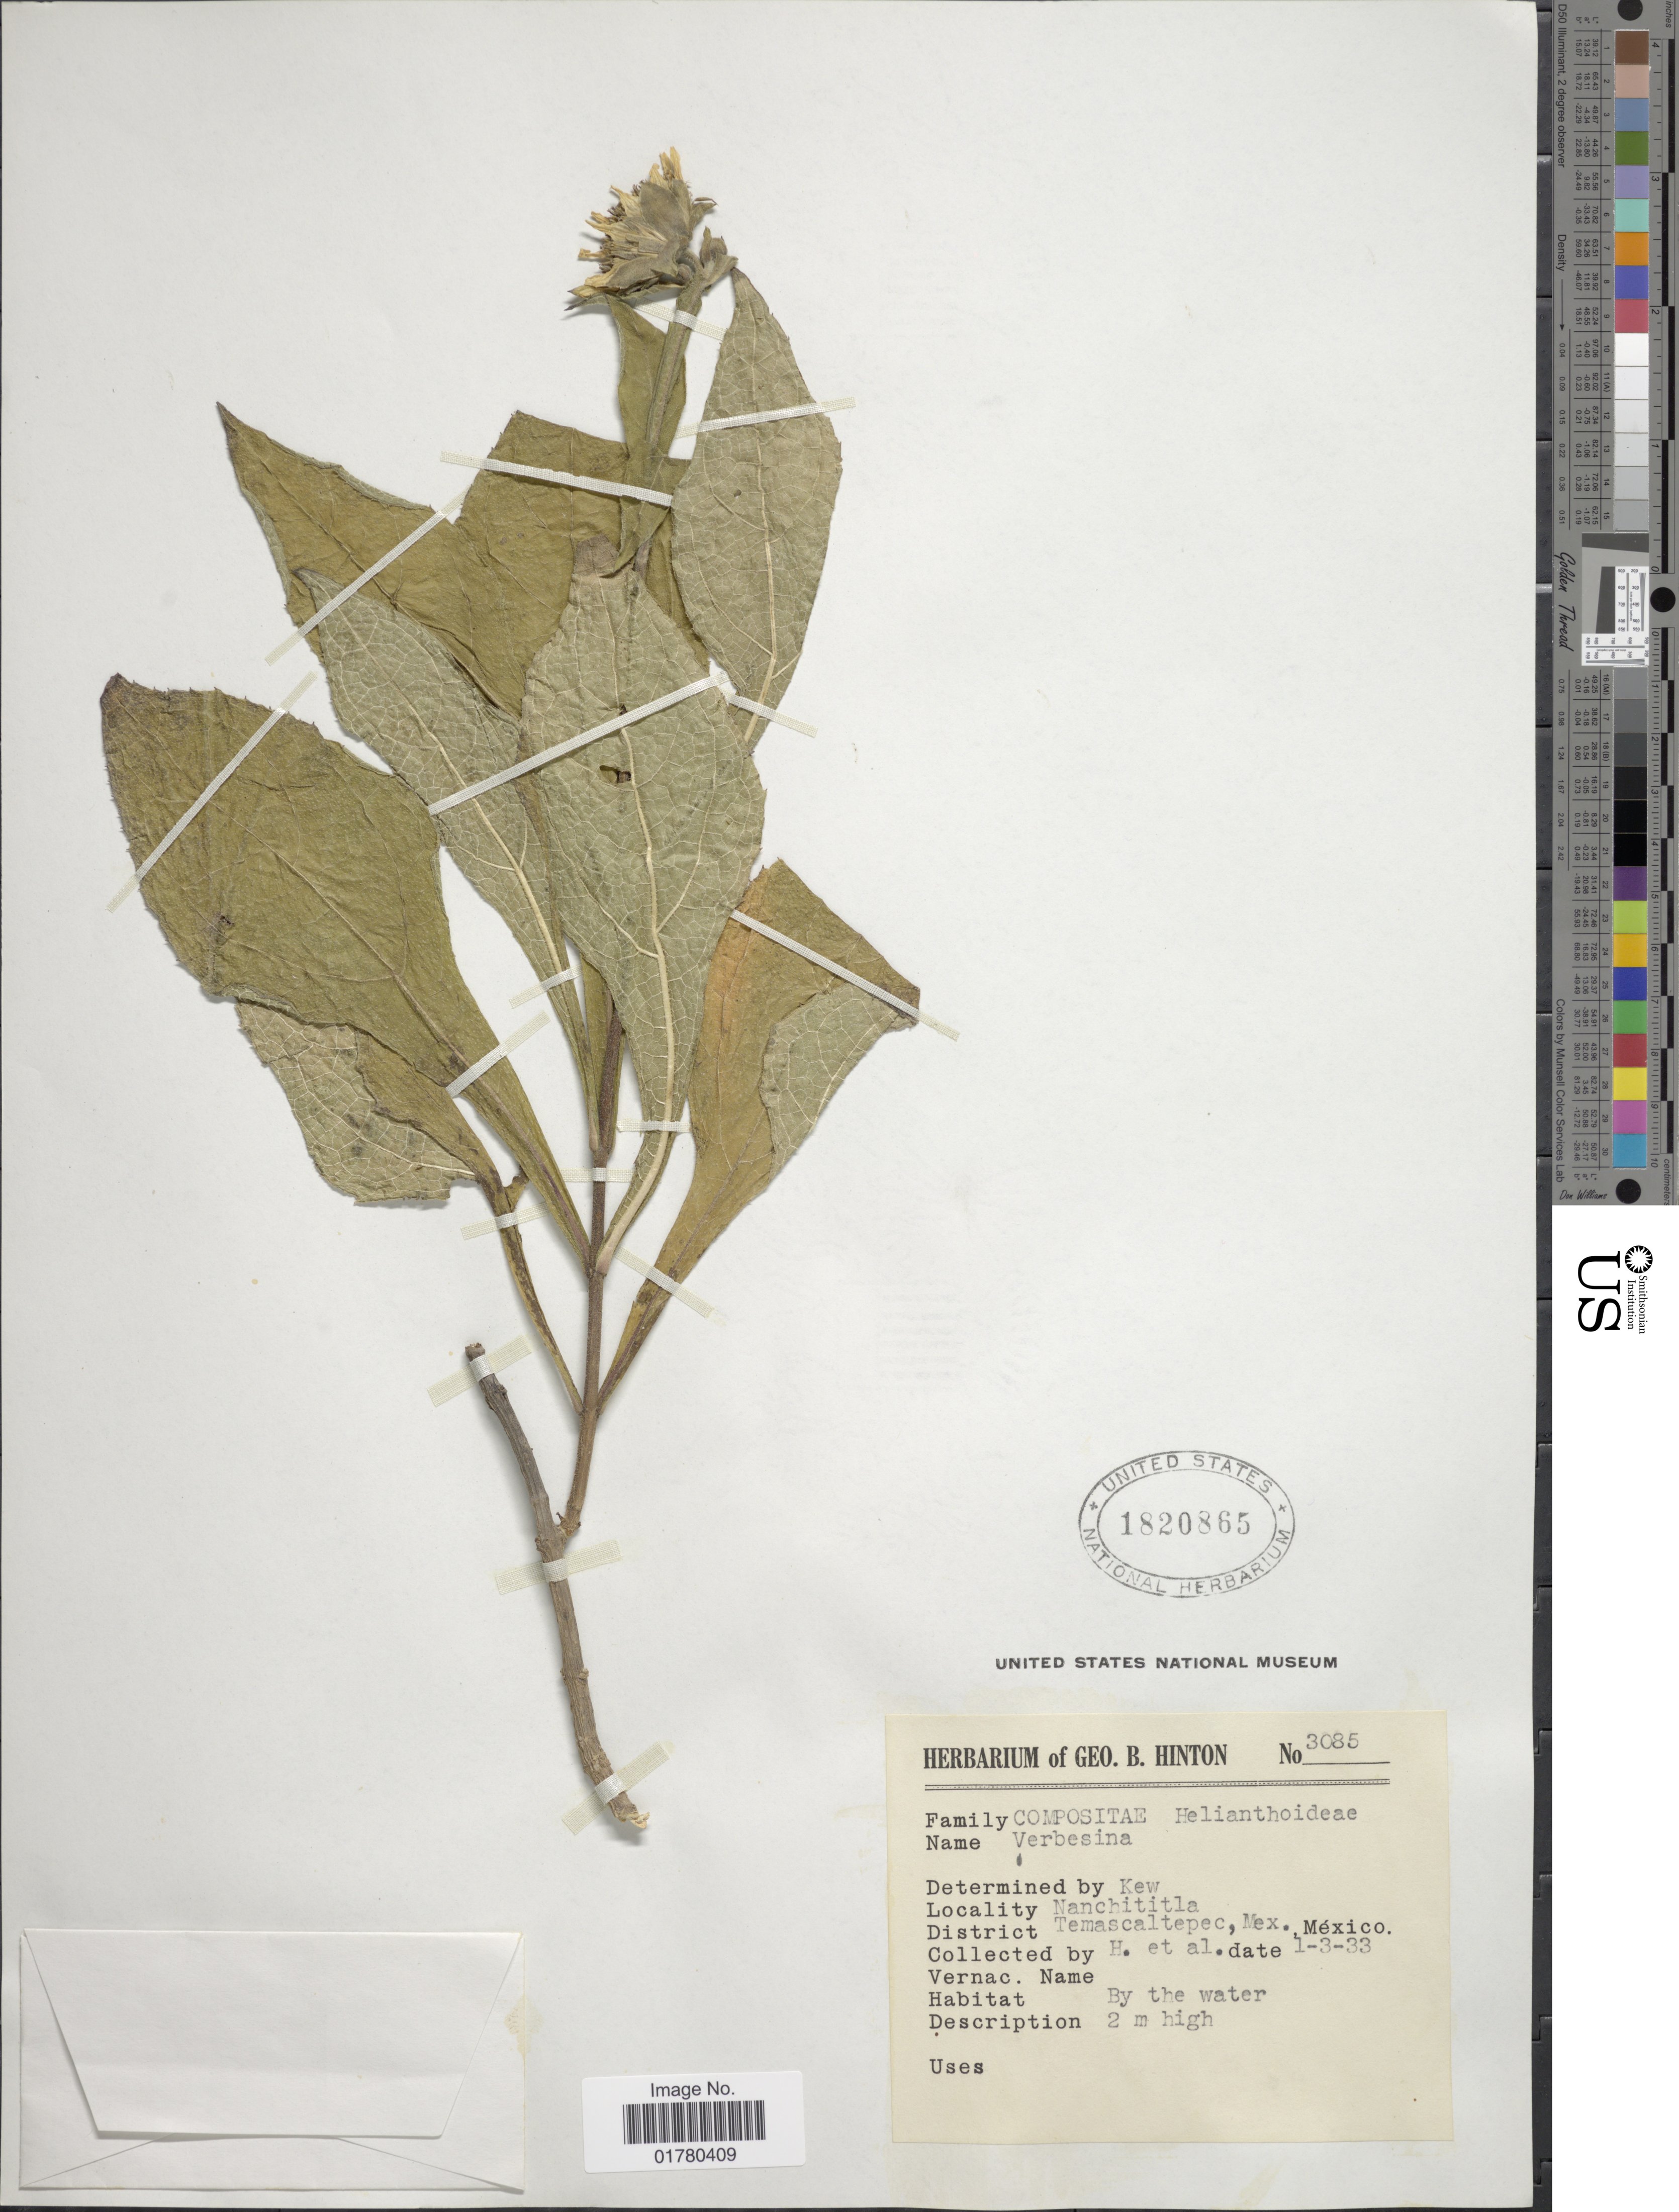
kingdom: Plantae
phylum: Tracheophyta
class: Magnoliopsida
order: Asterales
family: Asteraceae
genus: Verbesina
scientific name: Verbesina sp.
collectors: G. B. Hinton & et al.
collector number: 3085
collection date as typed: Transcribed d/m/y: 3/1/33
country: Mexico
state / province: México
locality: Nanchititla, District Temascaltepec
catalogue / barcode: US 1820865